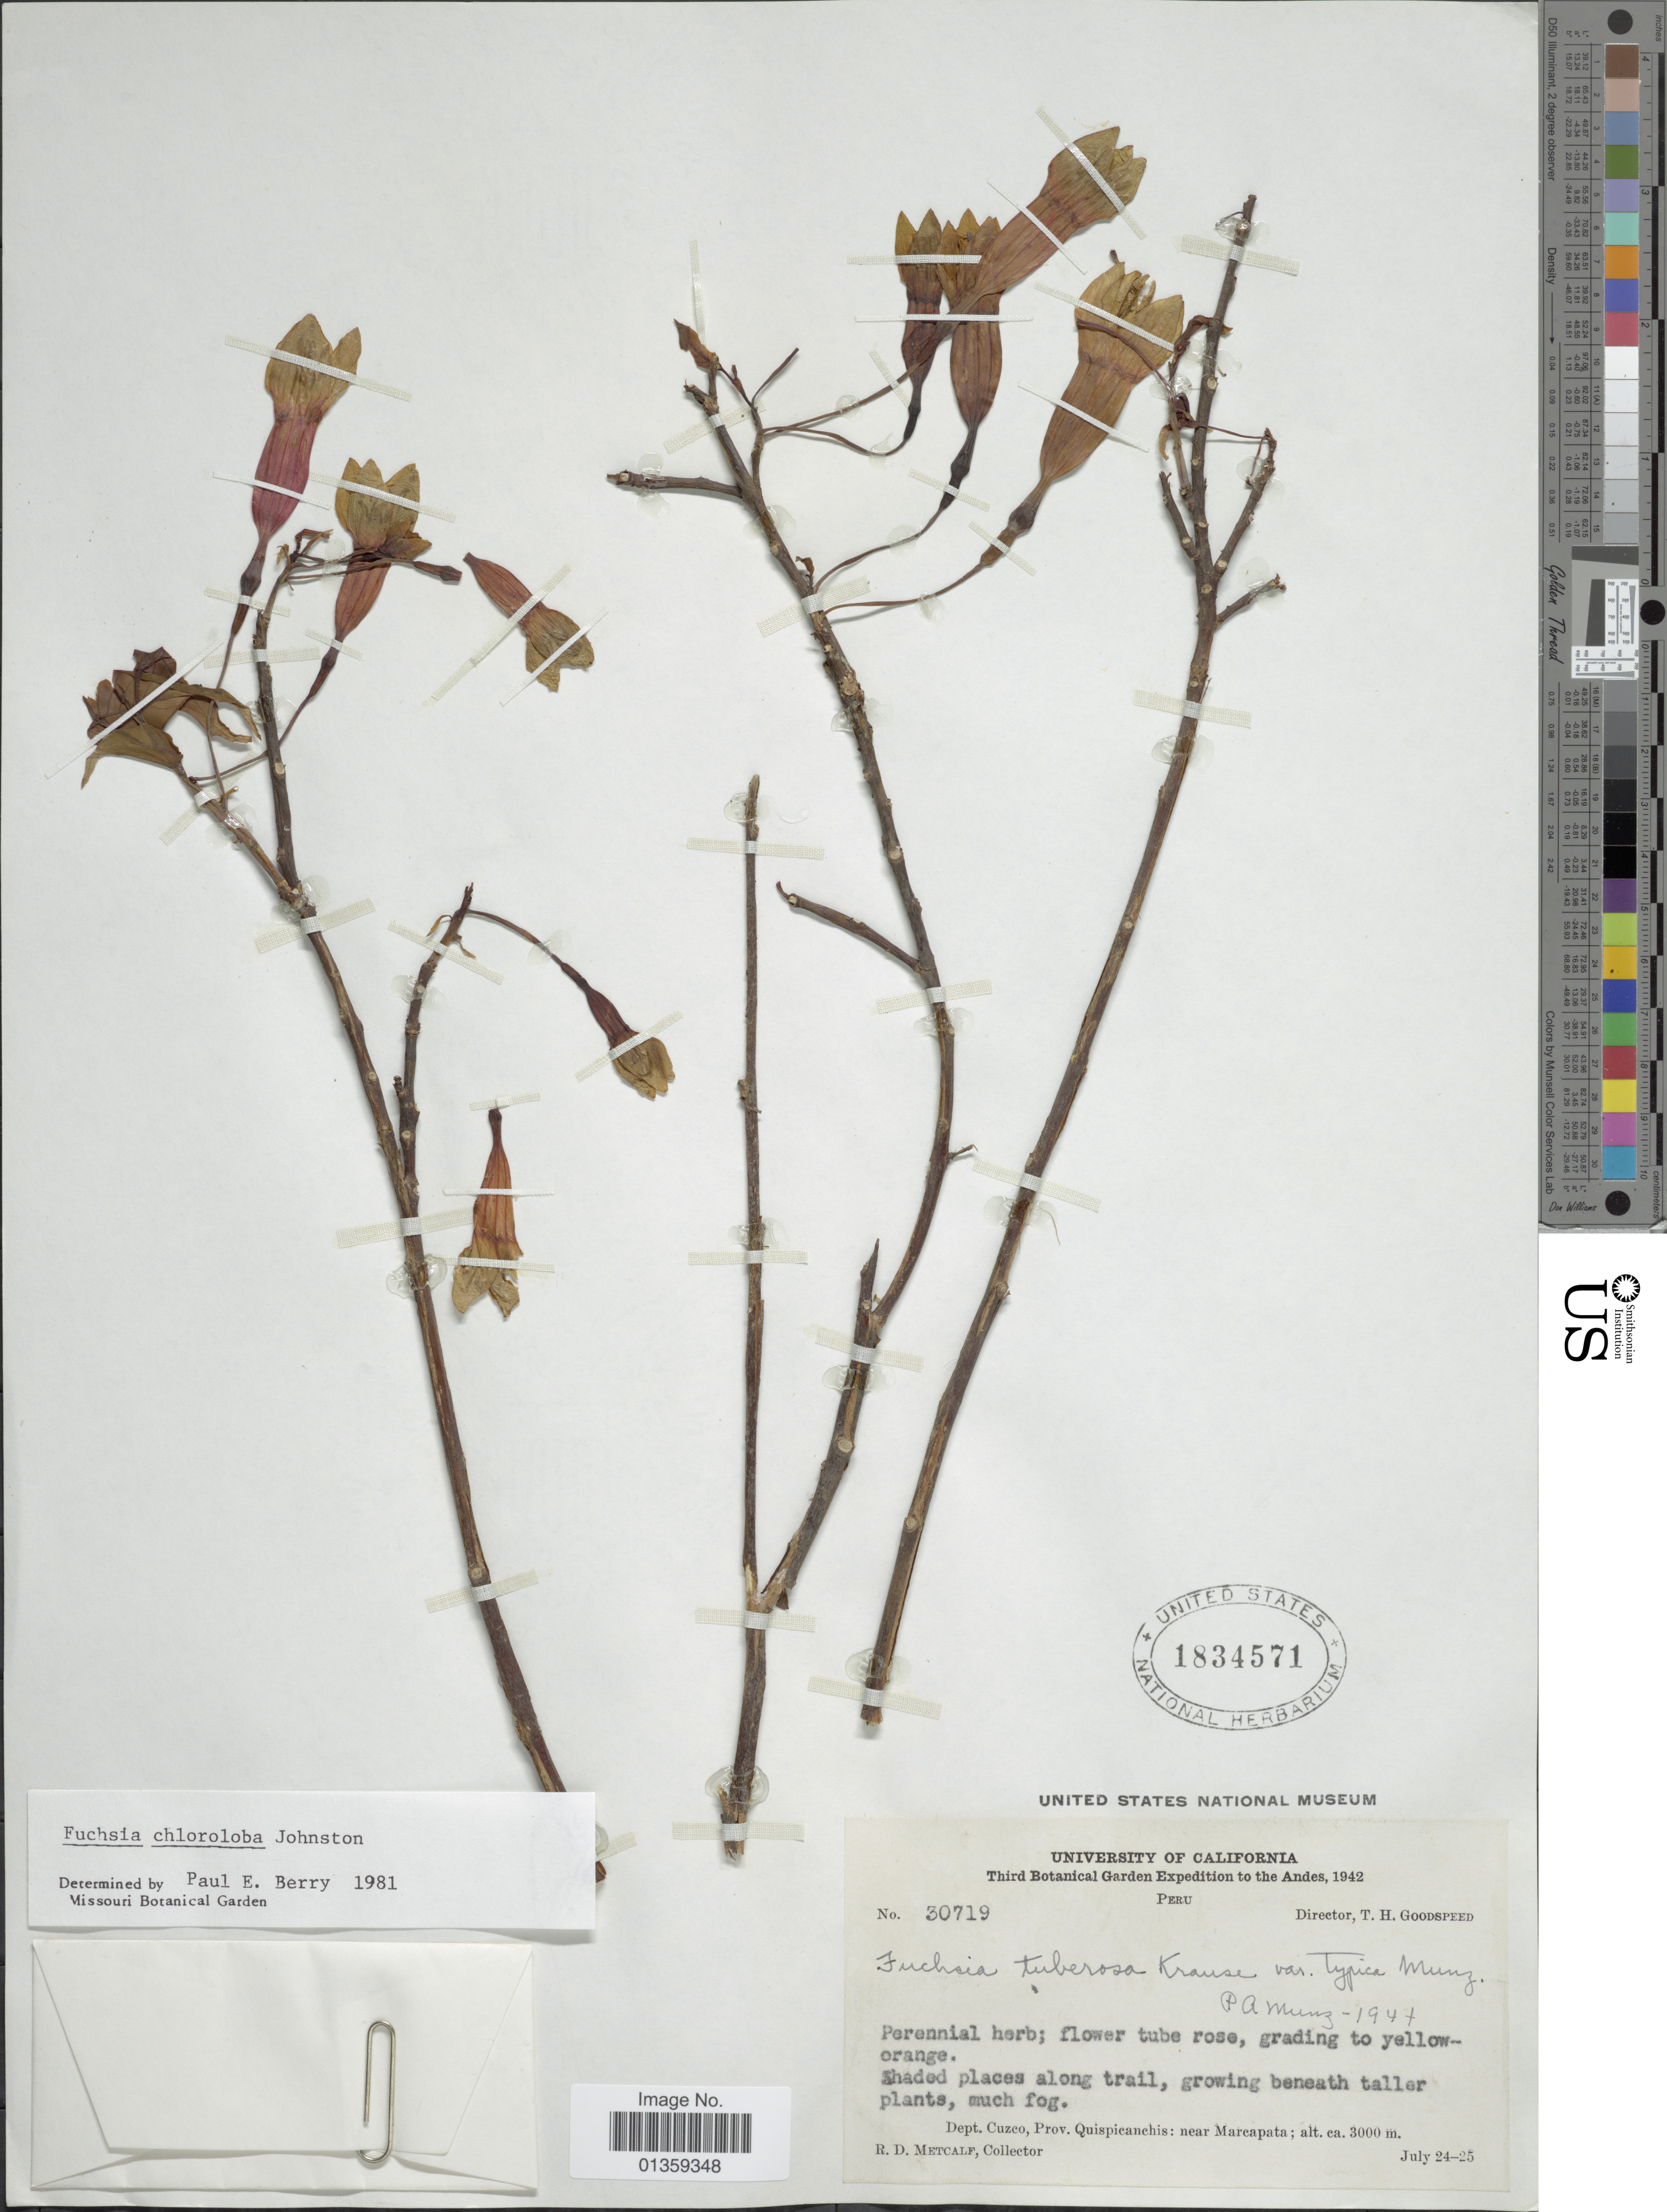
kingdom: Plantae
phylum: Tracheophyta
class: Magnoliopsida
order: Myrtales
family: Onagraceae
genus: Fuchsia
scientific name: Fuchsia chloroloba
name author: I.M. Johnst.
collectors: R. D. Metcalf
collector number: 30719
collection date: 1942-07-24/1942-07-25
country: Peru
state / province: Cusco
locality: Prov. Quispicanchis: near Marcapata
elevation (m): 3000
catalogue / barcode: US 1834571